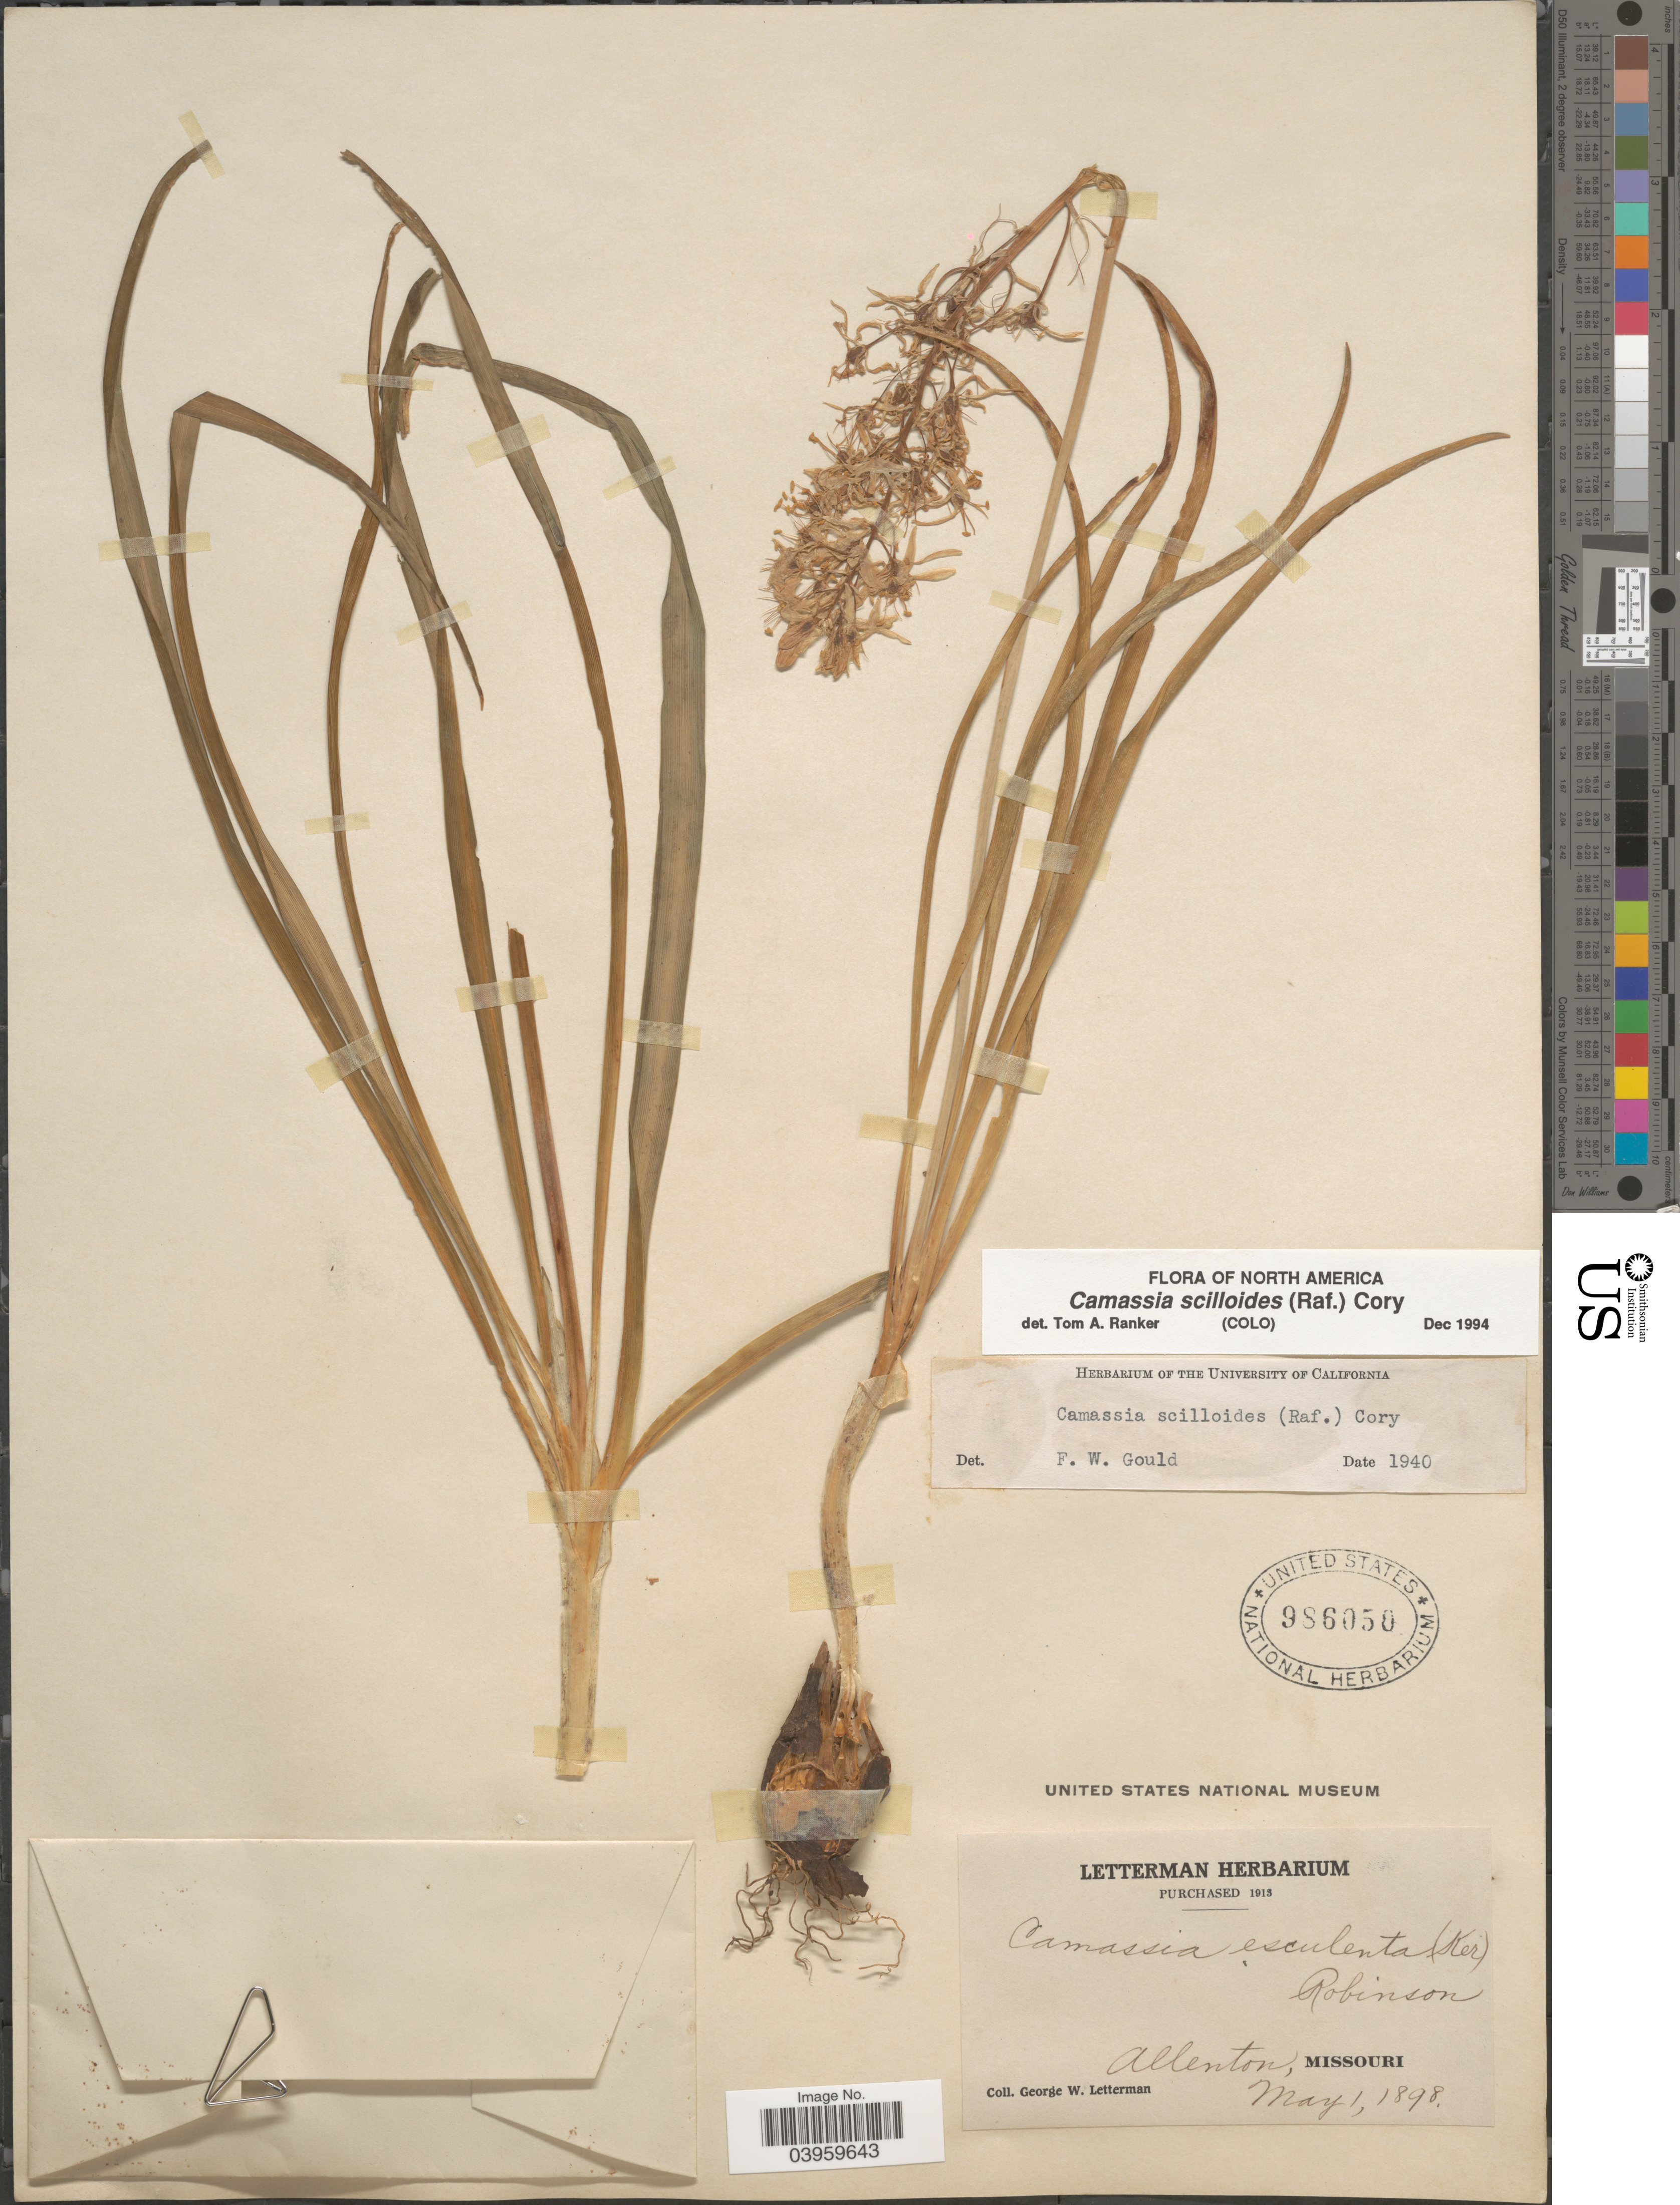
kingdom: Plantae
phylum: Tracheophyta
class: Liliopsida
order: Asparagales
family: Asparagaceae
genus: Camassia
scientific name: Camassia scilloides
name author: (Raf.) Cory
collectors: G. W. Letterman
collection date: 1898-05-01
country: United States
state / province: Missouri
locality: Allenton.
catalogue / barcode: US 986050